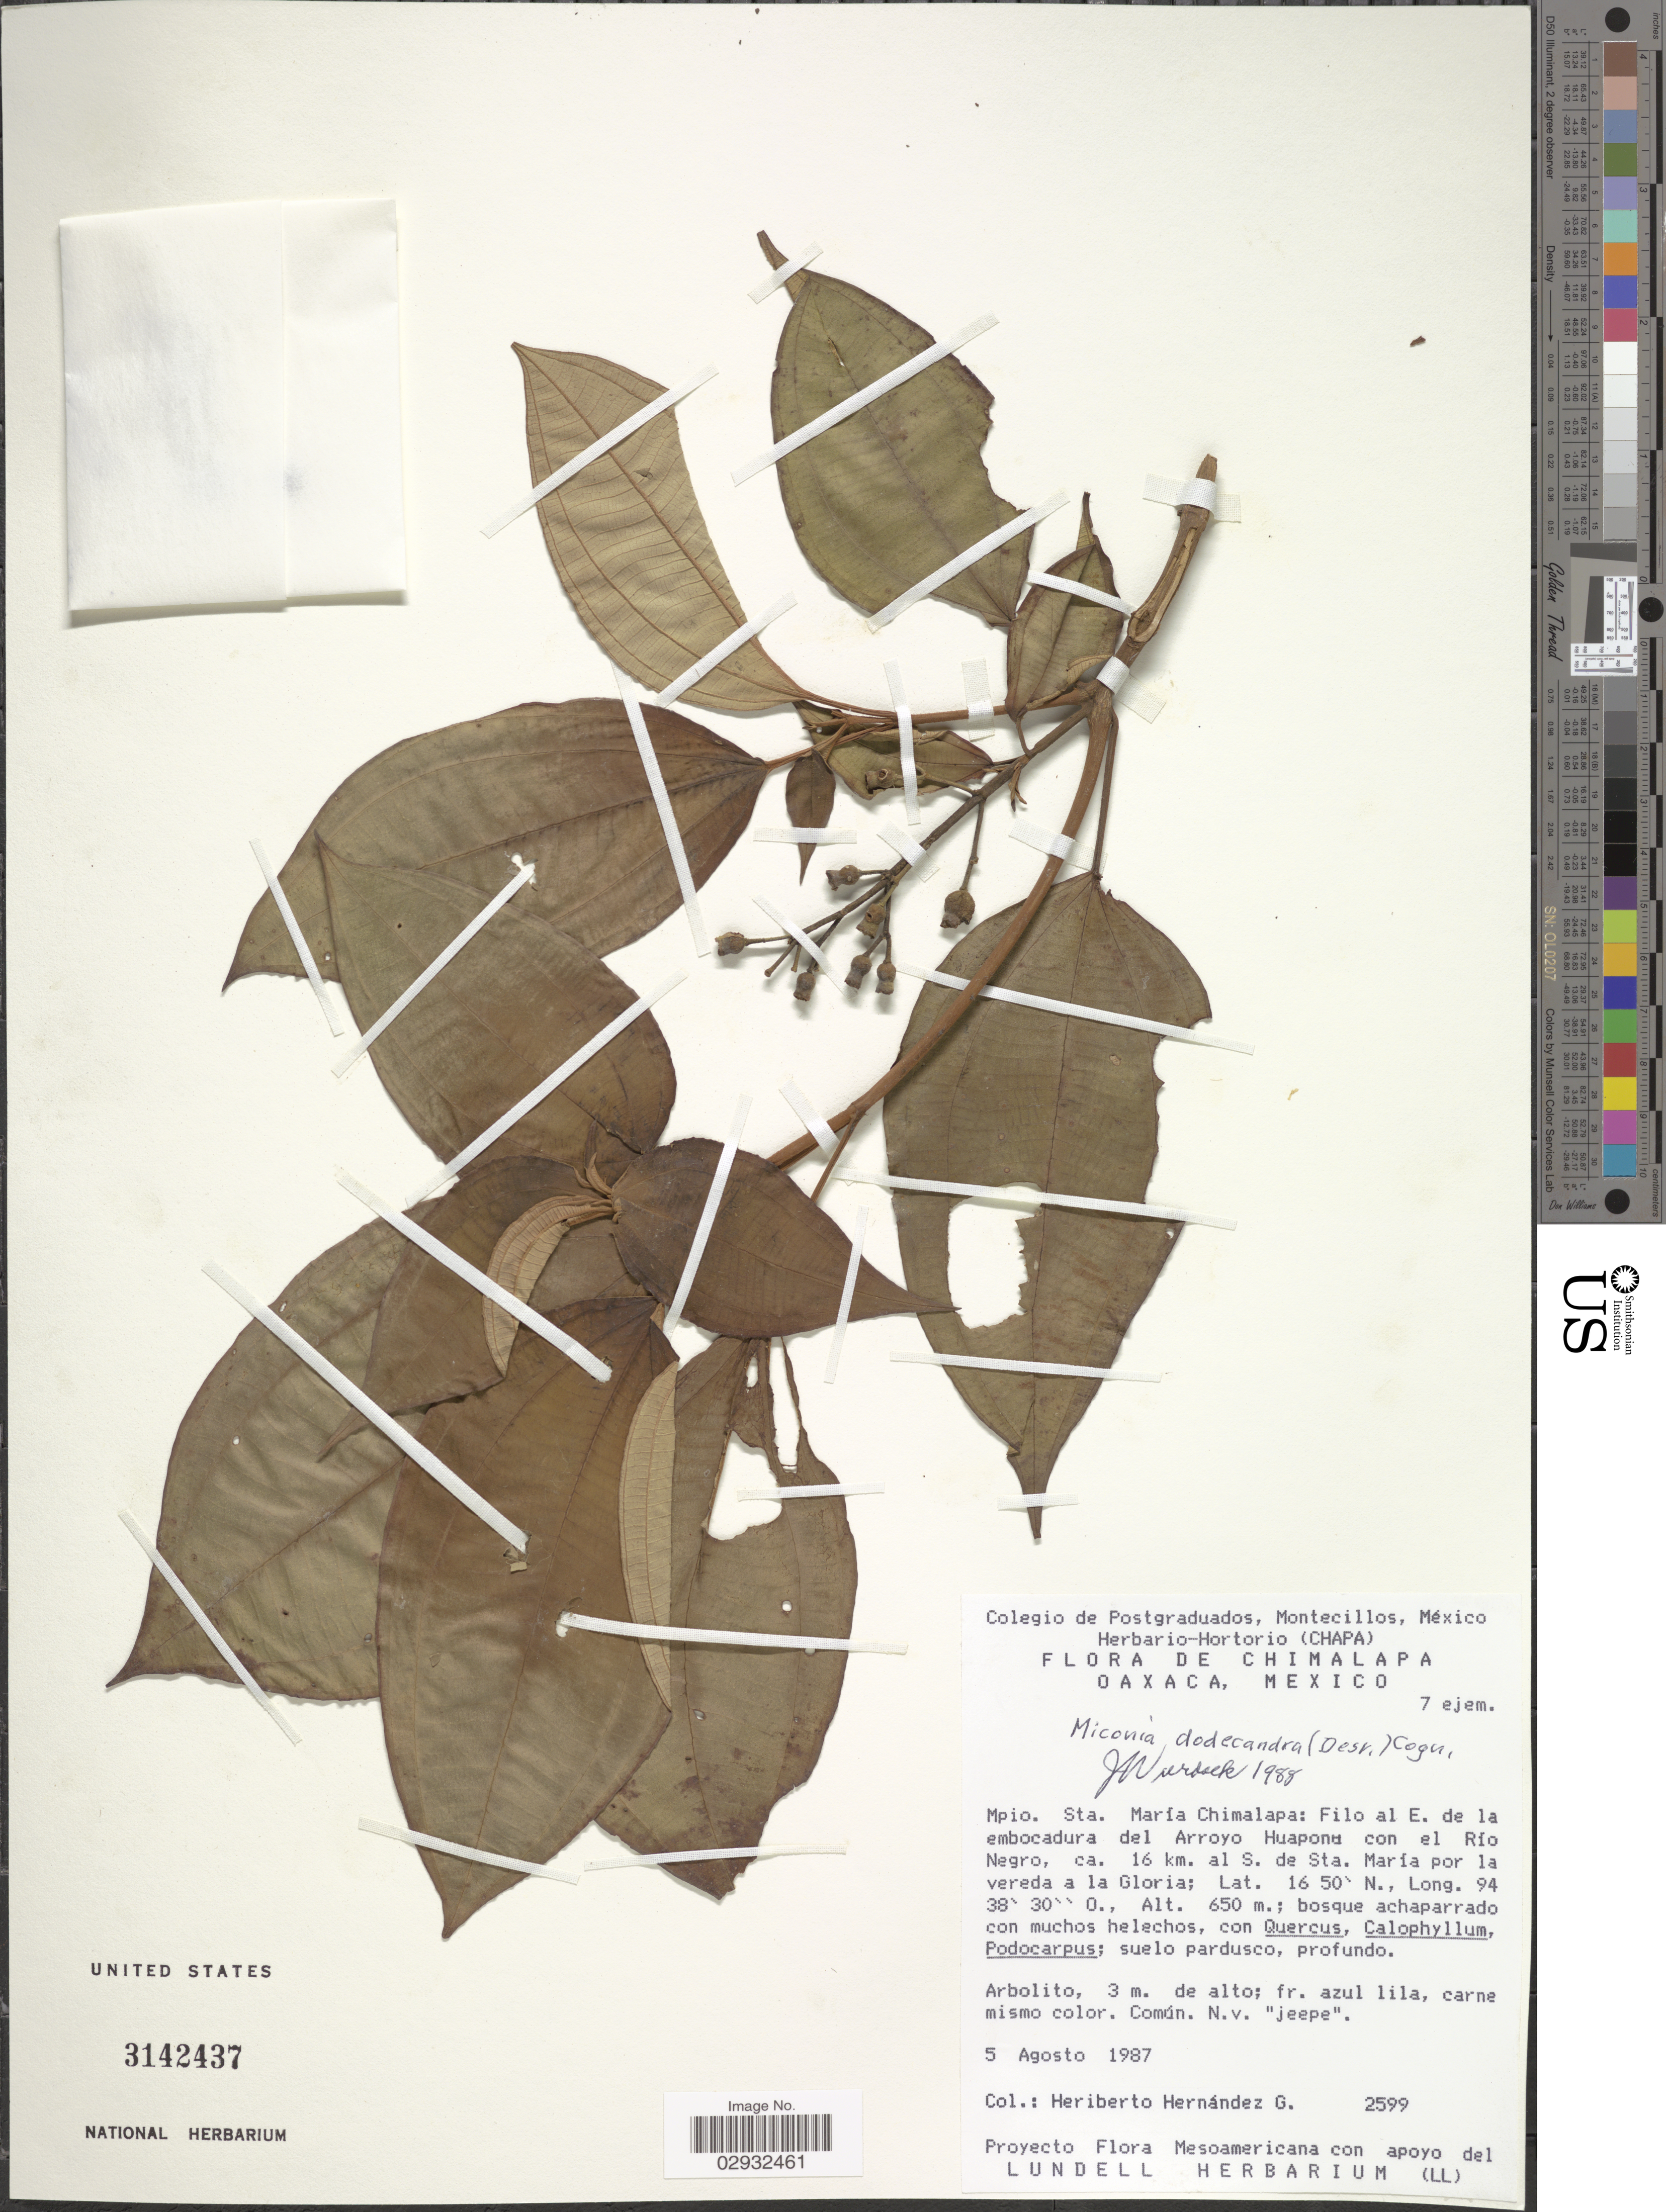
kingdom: Plantae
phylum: Tracheophyta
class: Magnoliopsida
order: Myrtales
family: Melastomataceae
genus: Miconia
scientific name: Miconia dodecandra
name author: Cogn.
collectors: H. Hernandez G.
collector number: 2599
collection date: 1987-08-05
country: Mexico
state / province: Oaxaca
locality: Chimalapa. Mpio. Sta. María Chimalapa: Filo al E. de la embocadura del Arroyo Huapona con el Río Negro, ca. 16 km. al S. de Sta. María por la vereda a la Gloria.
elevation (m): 650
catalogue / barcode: US 3142437